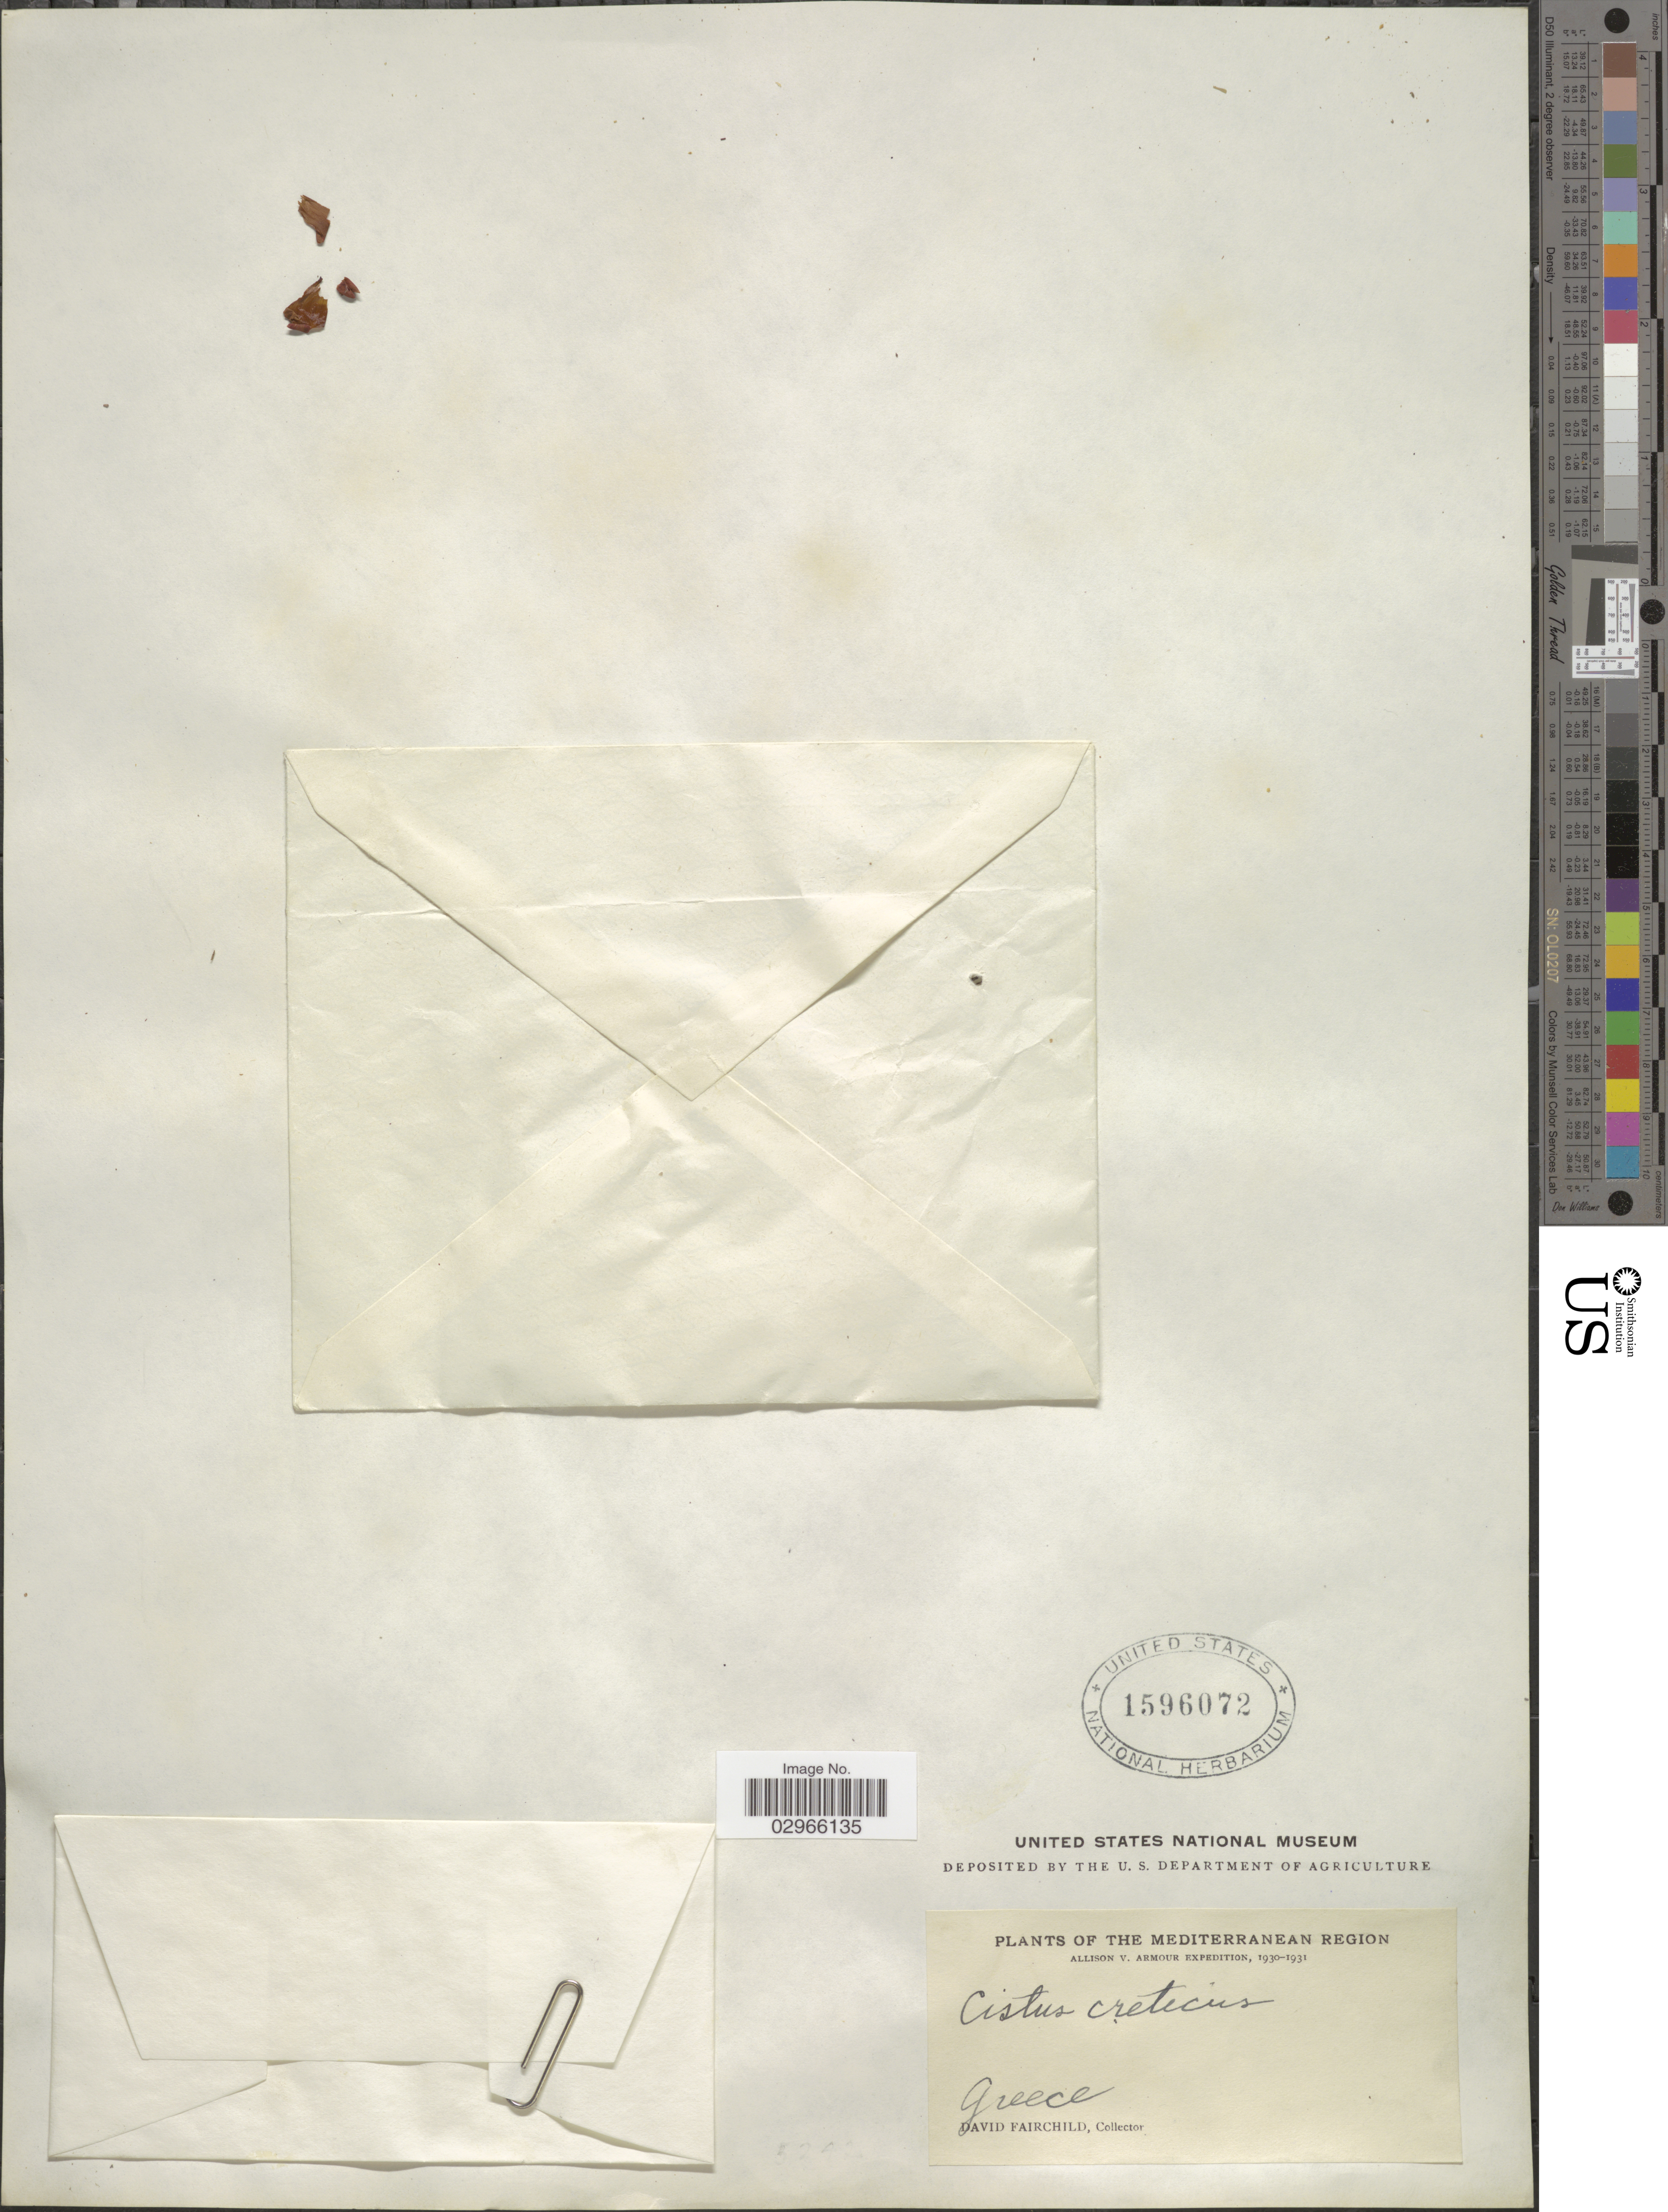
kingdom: Plantae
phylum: Tracheophyta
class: Magnoliopsida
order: Malvales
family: Cistaceae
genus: Cistus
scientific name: Cistus creticus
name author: L.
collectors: D. Fairchild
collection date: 1930/1931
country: Greece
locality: The Mediterranean Region.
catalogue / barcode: US 1596072